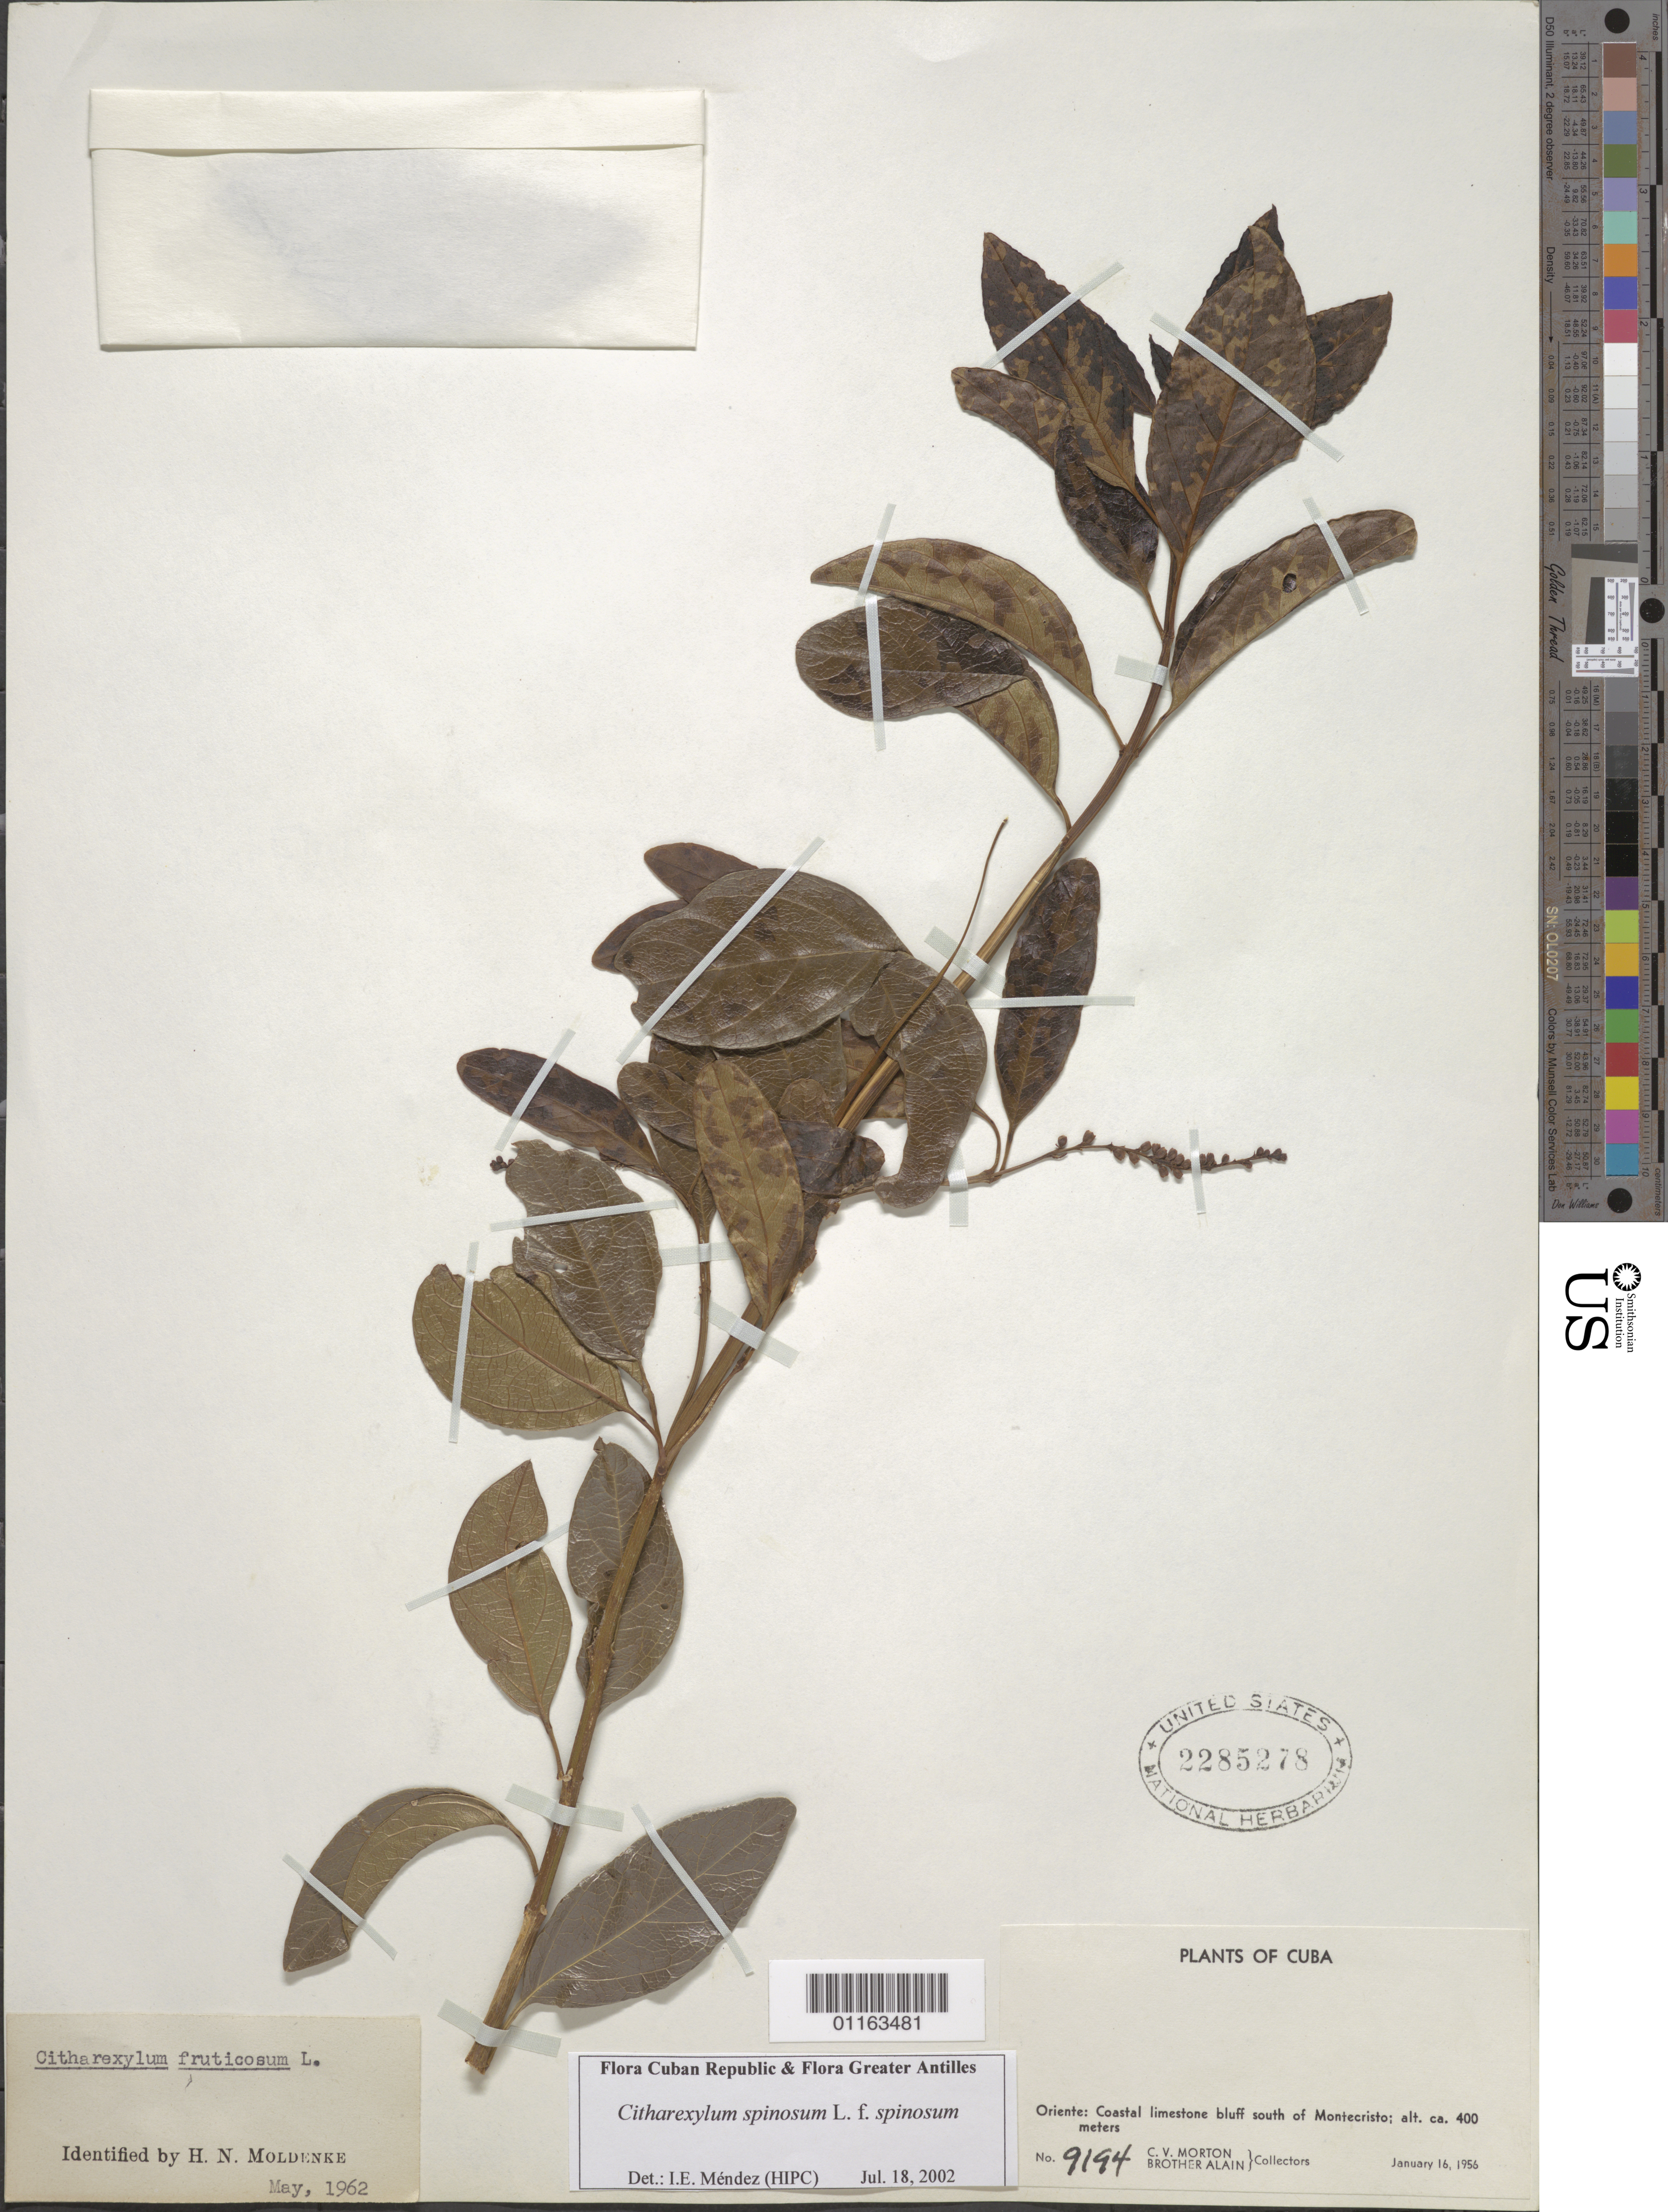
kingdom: Plantae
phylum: Tracheophyta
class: Magnoliopsida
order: Lamiales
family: Verbenaceae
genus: Citharexylum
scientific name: Citharexylum spinosum f. spinosum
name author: L.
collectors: C. V. Morton & A. H. Liogier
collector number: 9194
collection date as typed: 16 Jan 1956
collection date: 1956-01-16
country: Cuba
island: Cuba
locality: Oriente: Coastal limestone bluff south of Montecristo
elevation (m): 400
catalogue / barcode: US 2285278